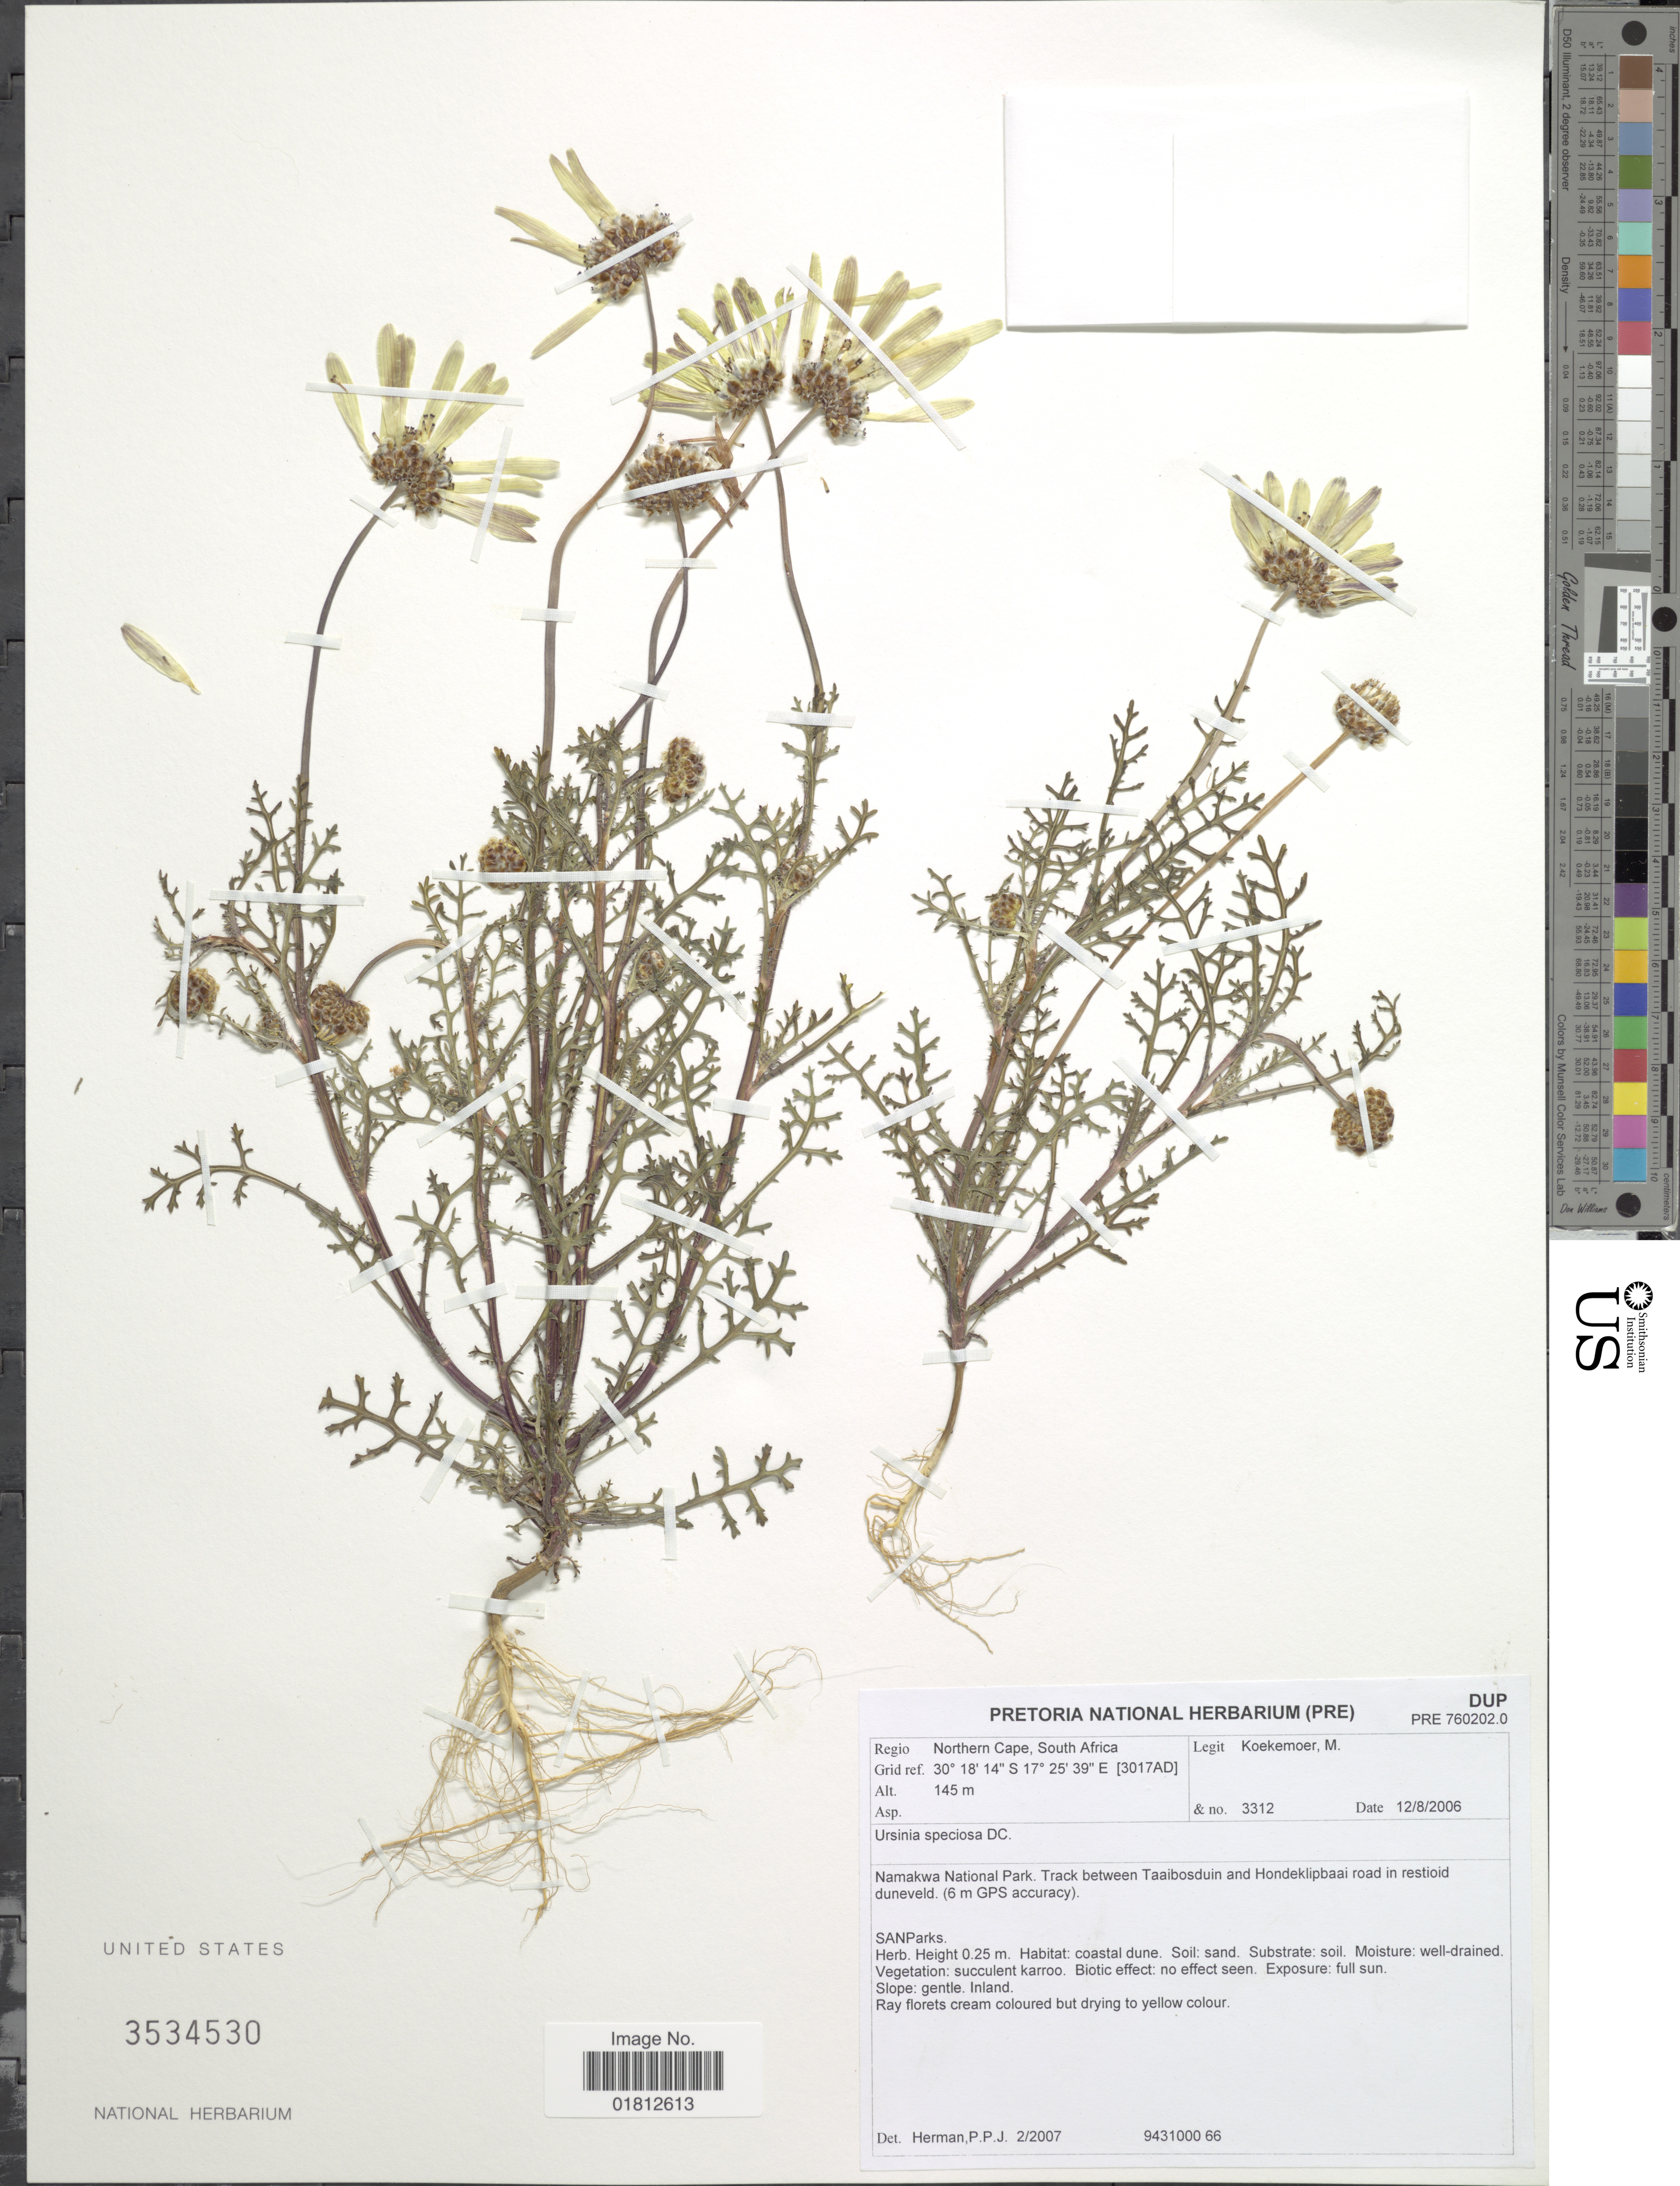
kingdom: Plantae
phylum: Tracheophyta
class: Magnoliopsida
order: Asterales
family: Asteraceae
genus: Ursinia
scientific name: Ursinia speciosa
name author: DC.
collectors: M. Koekemoer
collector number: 3312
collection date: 2006-08-12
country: South Africa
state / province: Northern Cape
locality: Namakawa National Park, Track between Taaibosduin and Hondeklipbaai road in restioid duneveld (6 m GPS accuracy)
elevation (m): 145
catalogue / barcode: US 3534530